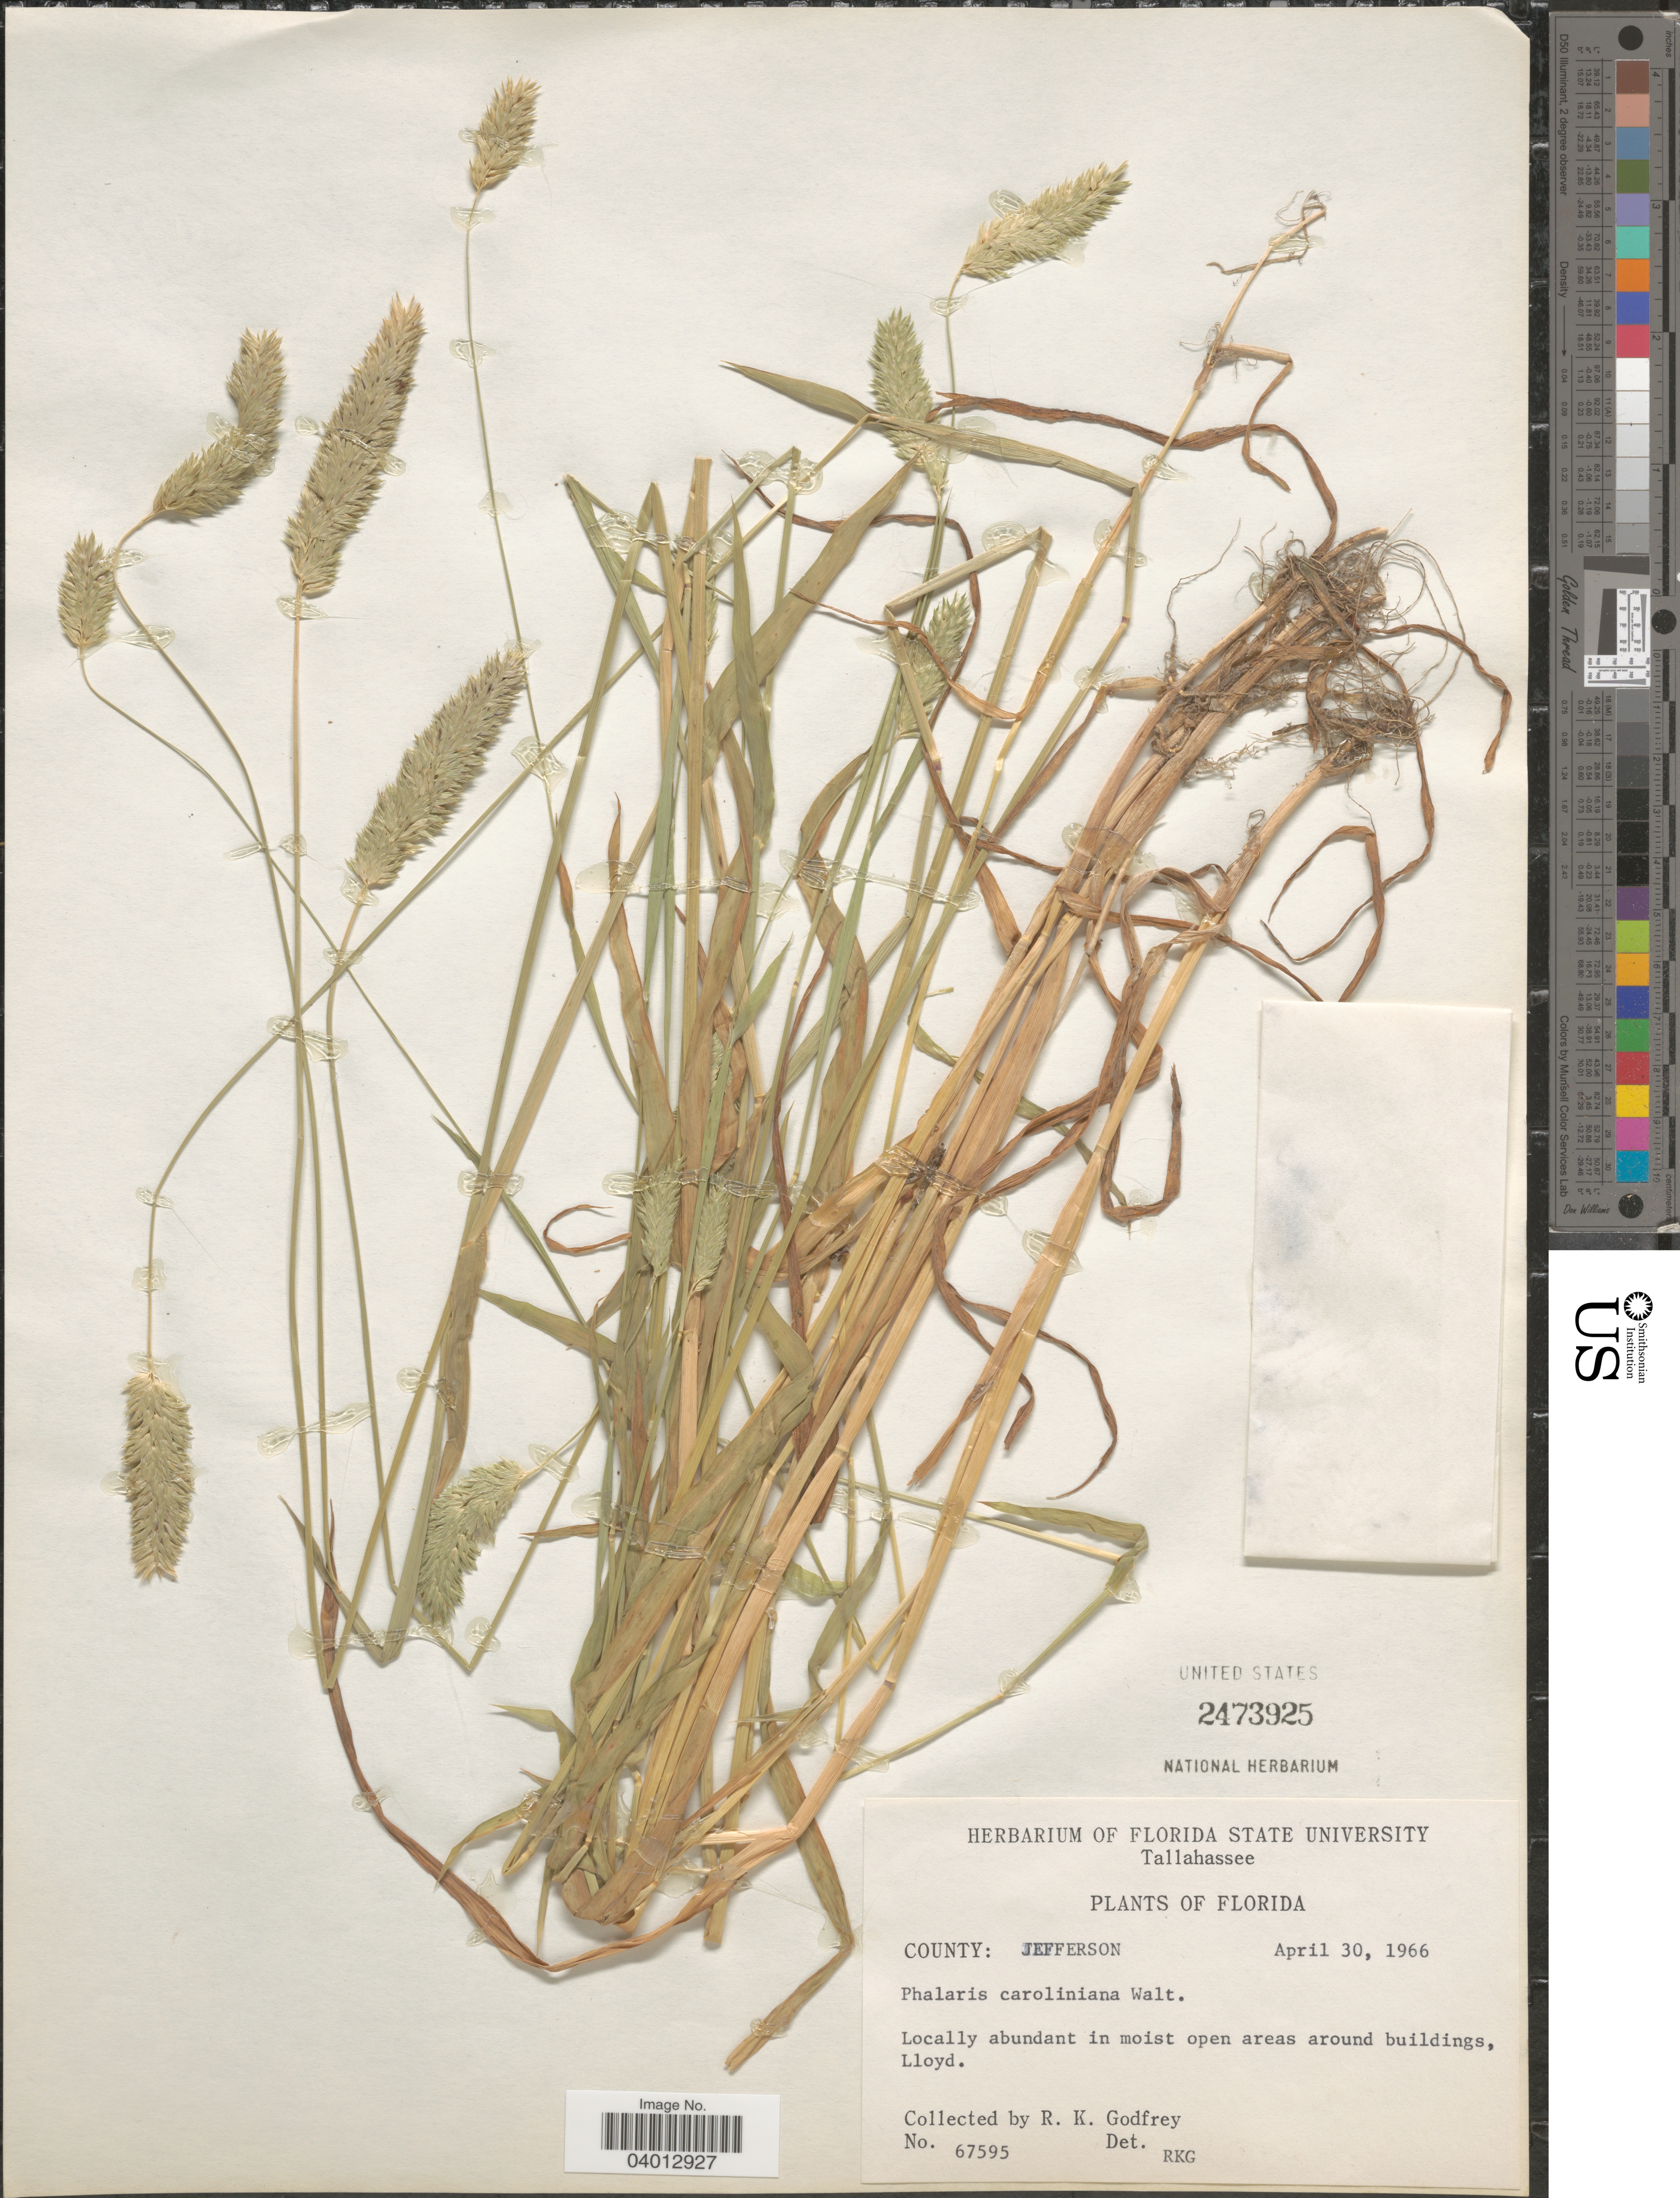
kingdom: Plantae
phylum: Tracheophyta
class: Liliopsida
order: Poales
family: Poaceae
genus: Phalaris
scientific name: Phalaris caroliniana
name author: Walter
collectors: R. K. Godfrey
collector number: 67595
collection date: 1966-04-30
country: United States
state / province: Florida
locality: County: Jefferson. Locally abundant in moist open areas around buildings, Lloyd.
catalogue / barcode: US 2473925